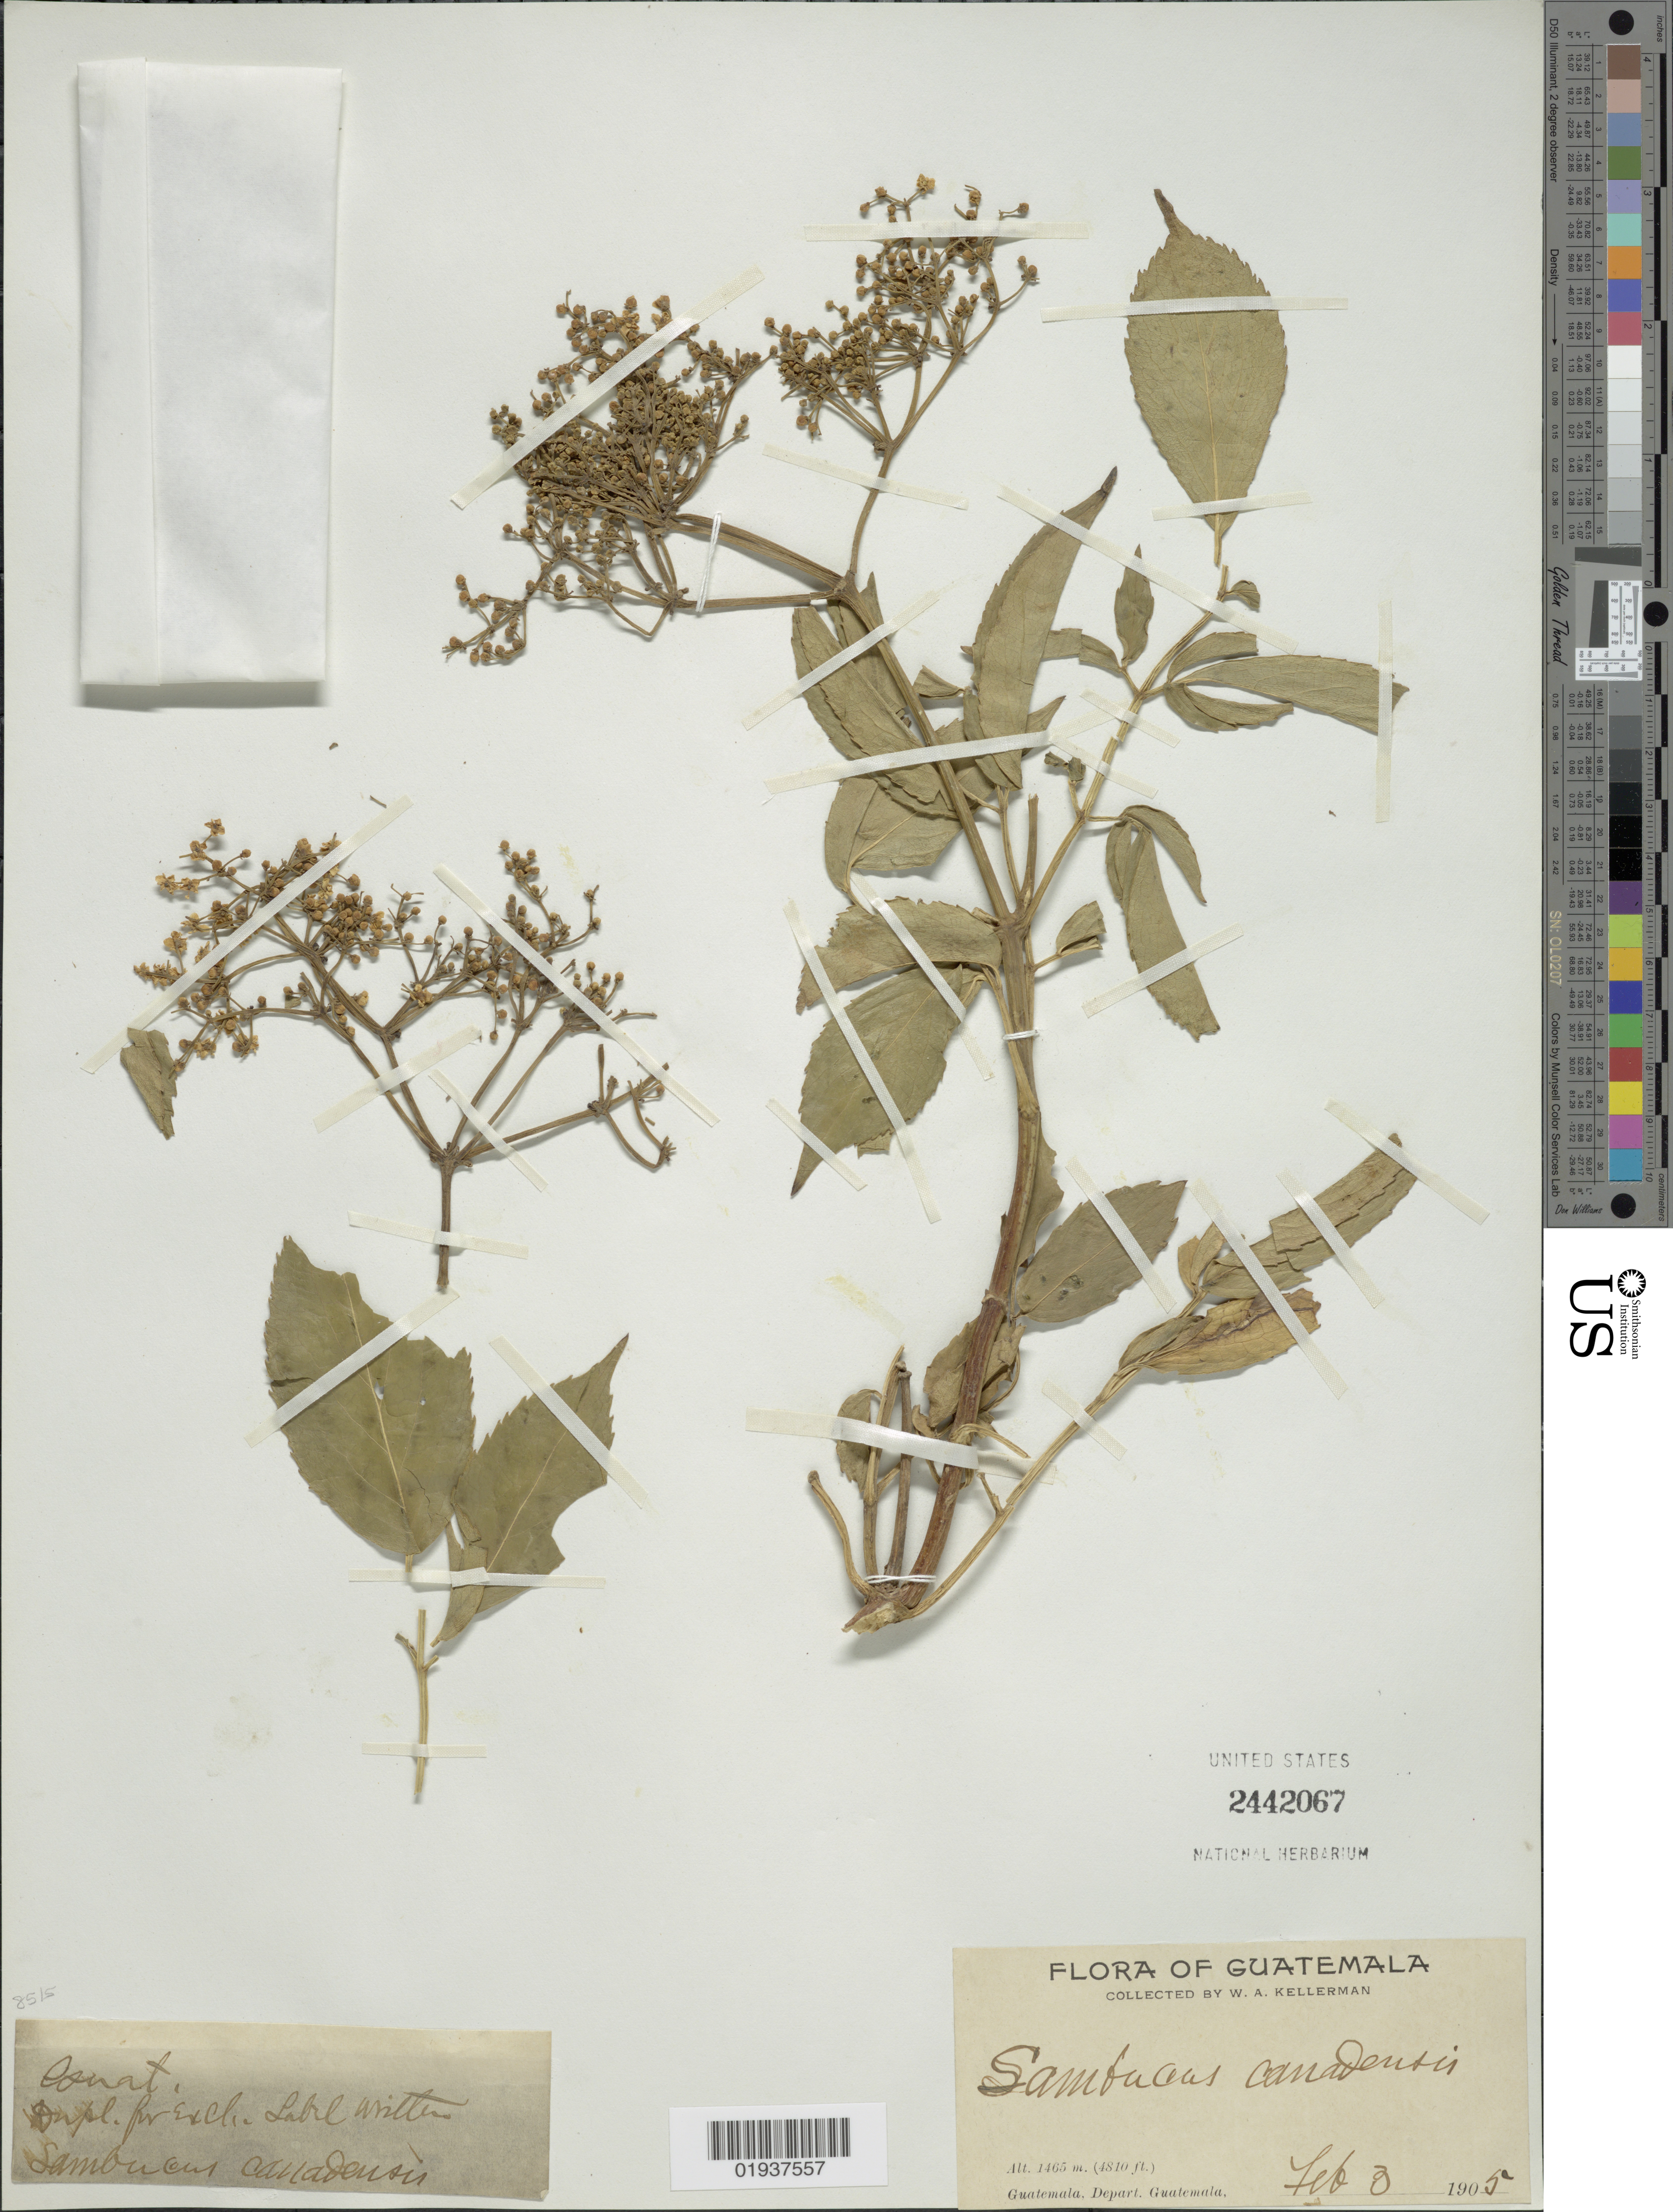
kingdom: Plantae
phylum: Tracheophyta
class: Magnoliopsida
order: Dipsacales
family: Viburnaceae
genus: Sambucus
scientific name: Sambucus canadensis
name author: L.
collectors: W. Kellerman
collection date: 1905-02-03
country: Guatemala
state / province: Guatemala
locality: Depart. Guatemala.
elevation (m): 1465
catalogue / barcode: US 2442067